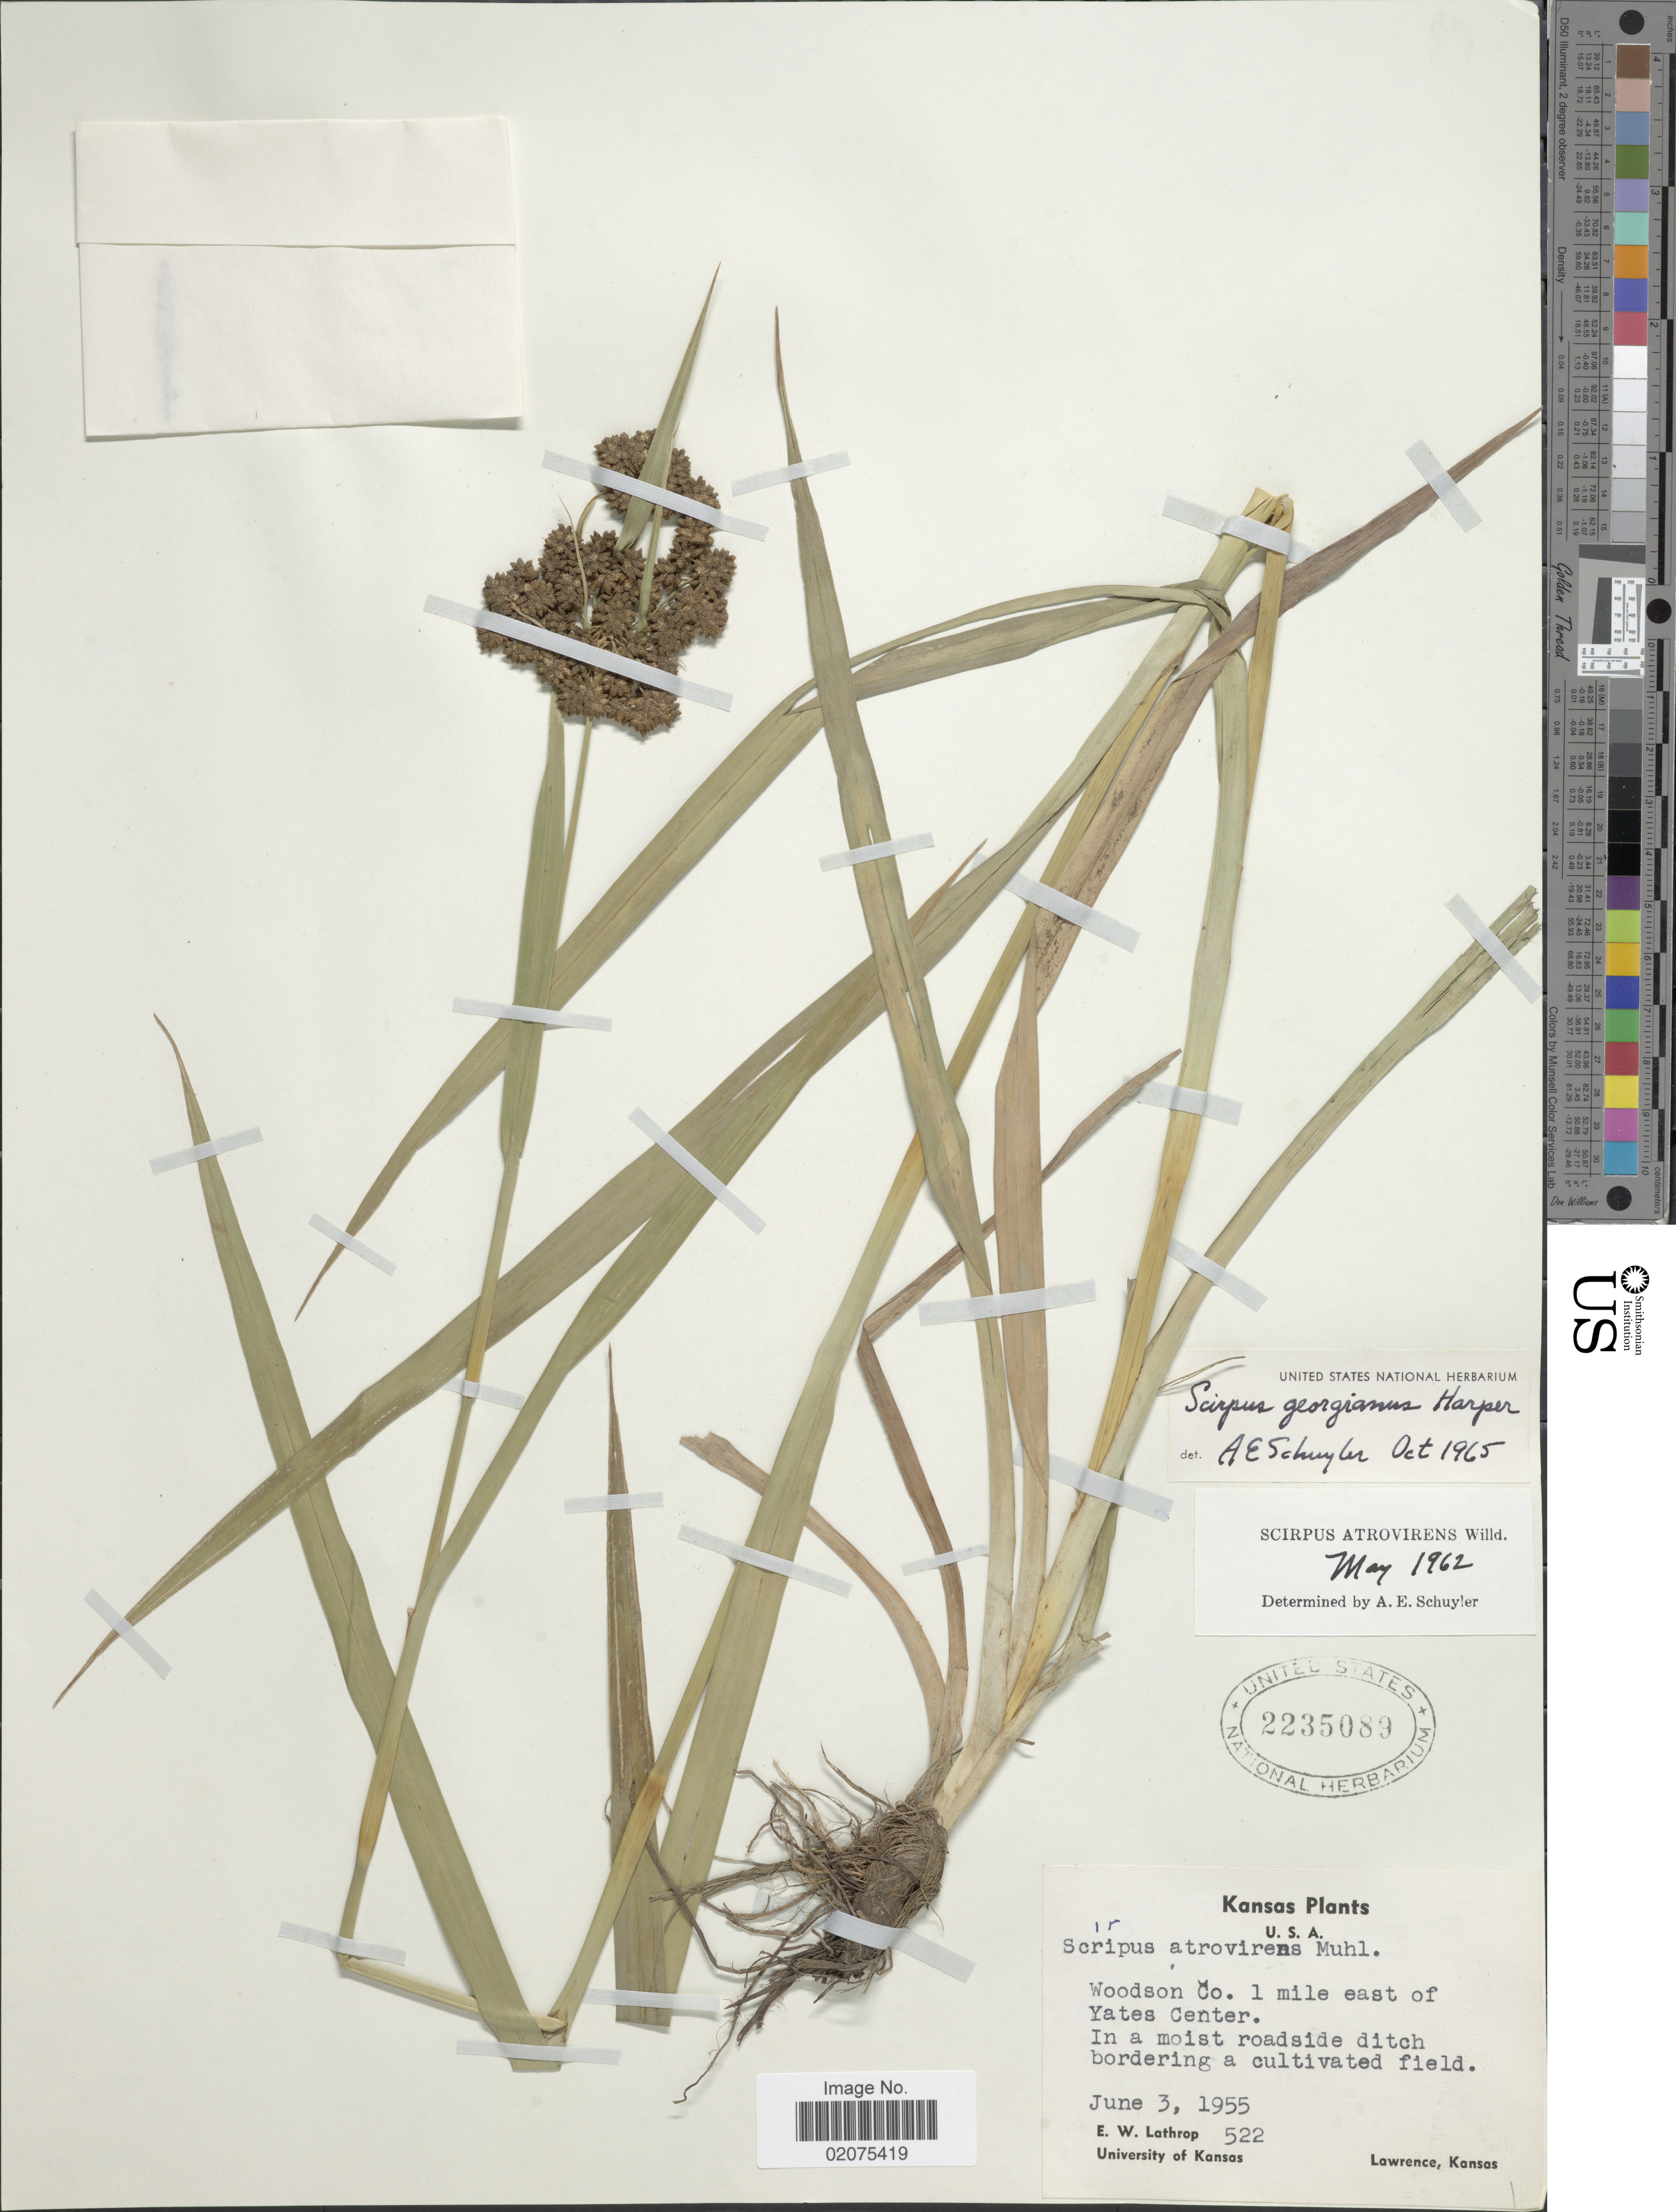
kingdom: Plantae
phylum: Tracheophyta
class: Liliopsida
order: Poales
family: Cyperaceae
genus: Scirpus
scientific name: Scirpus georgianus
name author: R.M. Harper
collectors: E. W. Lathrop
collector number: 522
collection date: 1955-06-03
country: United States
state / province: Kansas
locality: U.S.A. Woodson Co. 1 mile east of Yates Center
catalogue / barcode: US 2235089